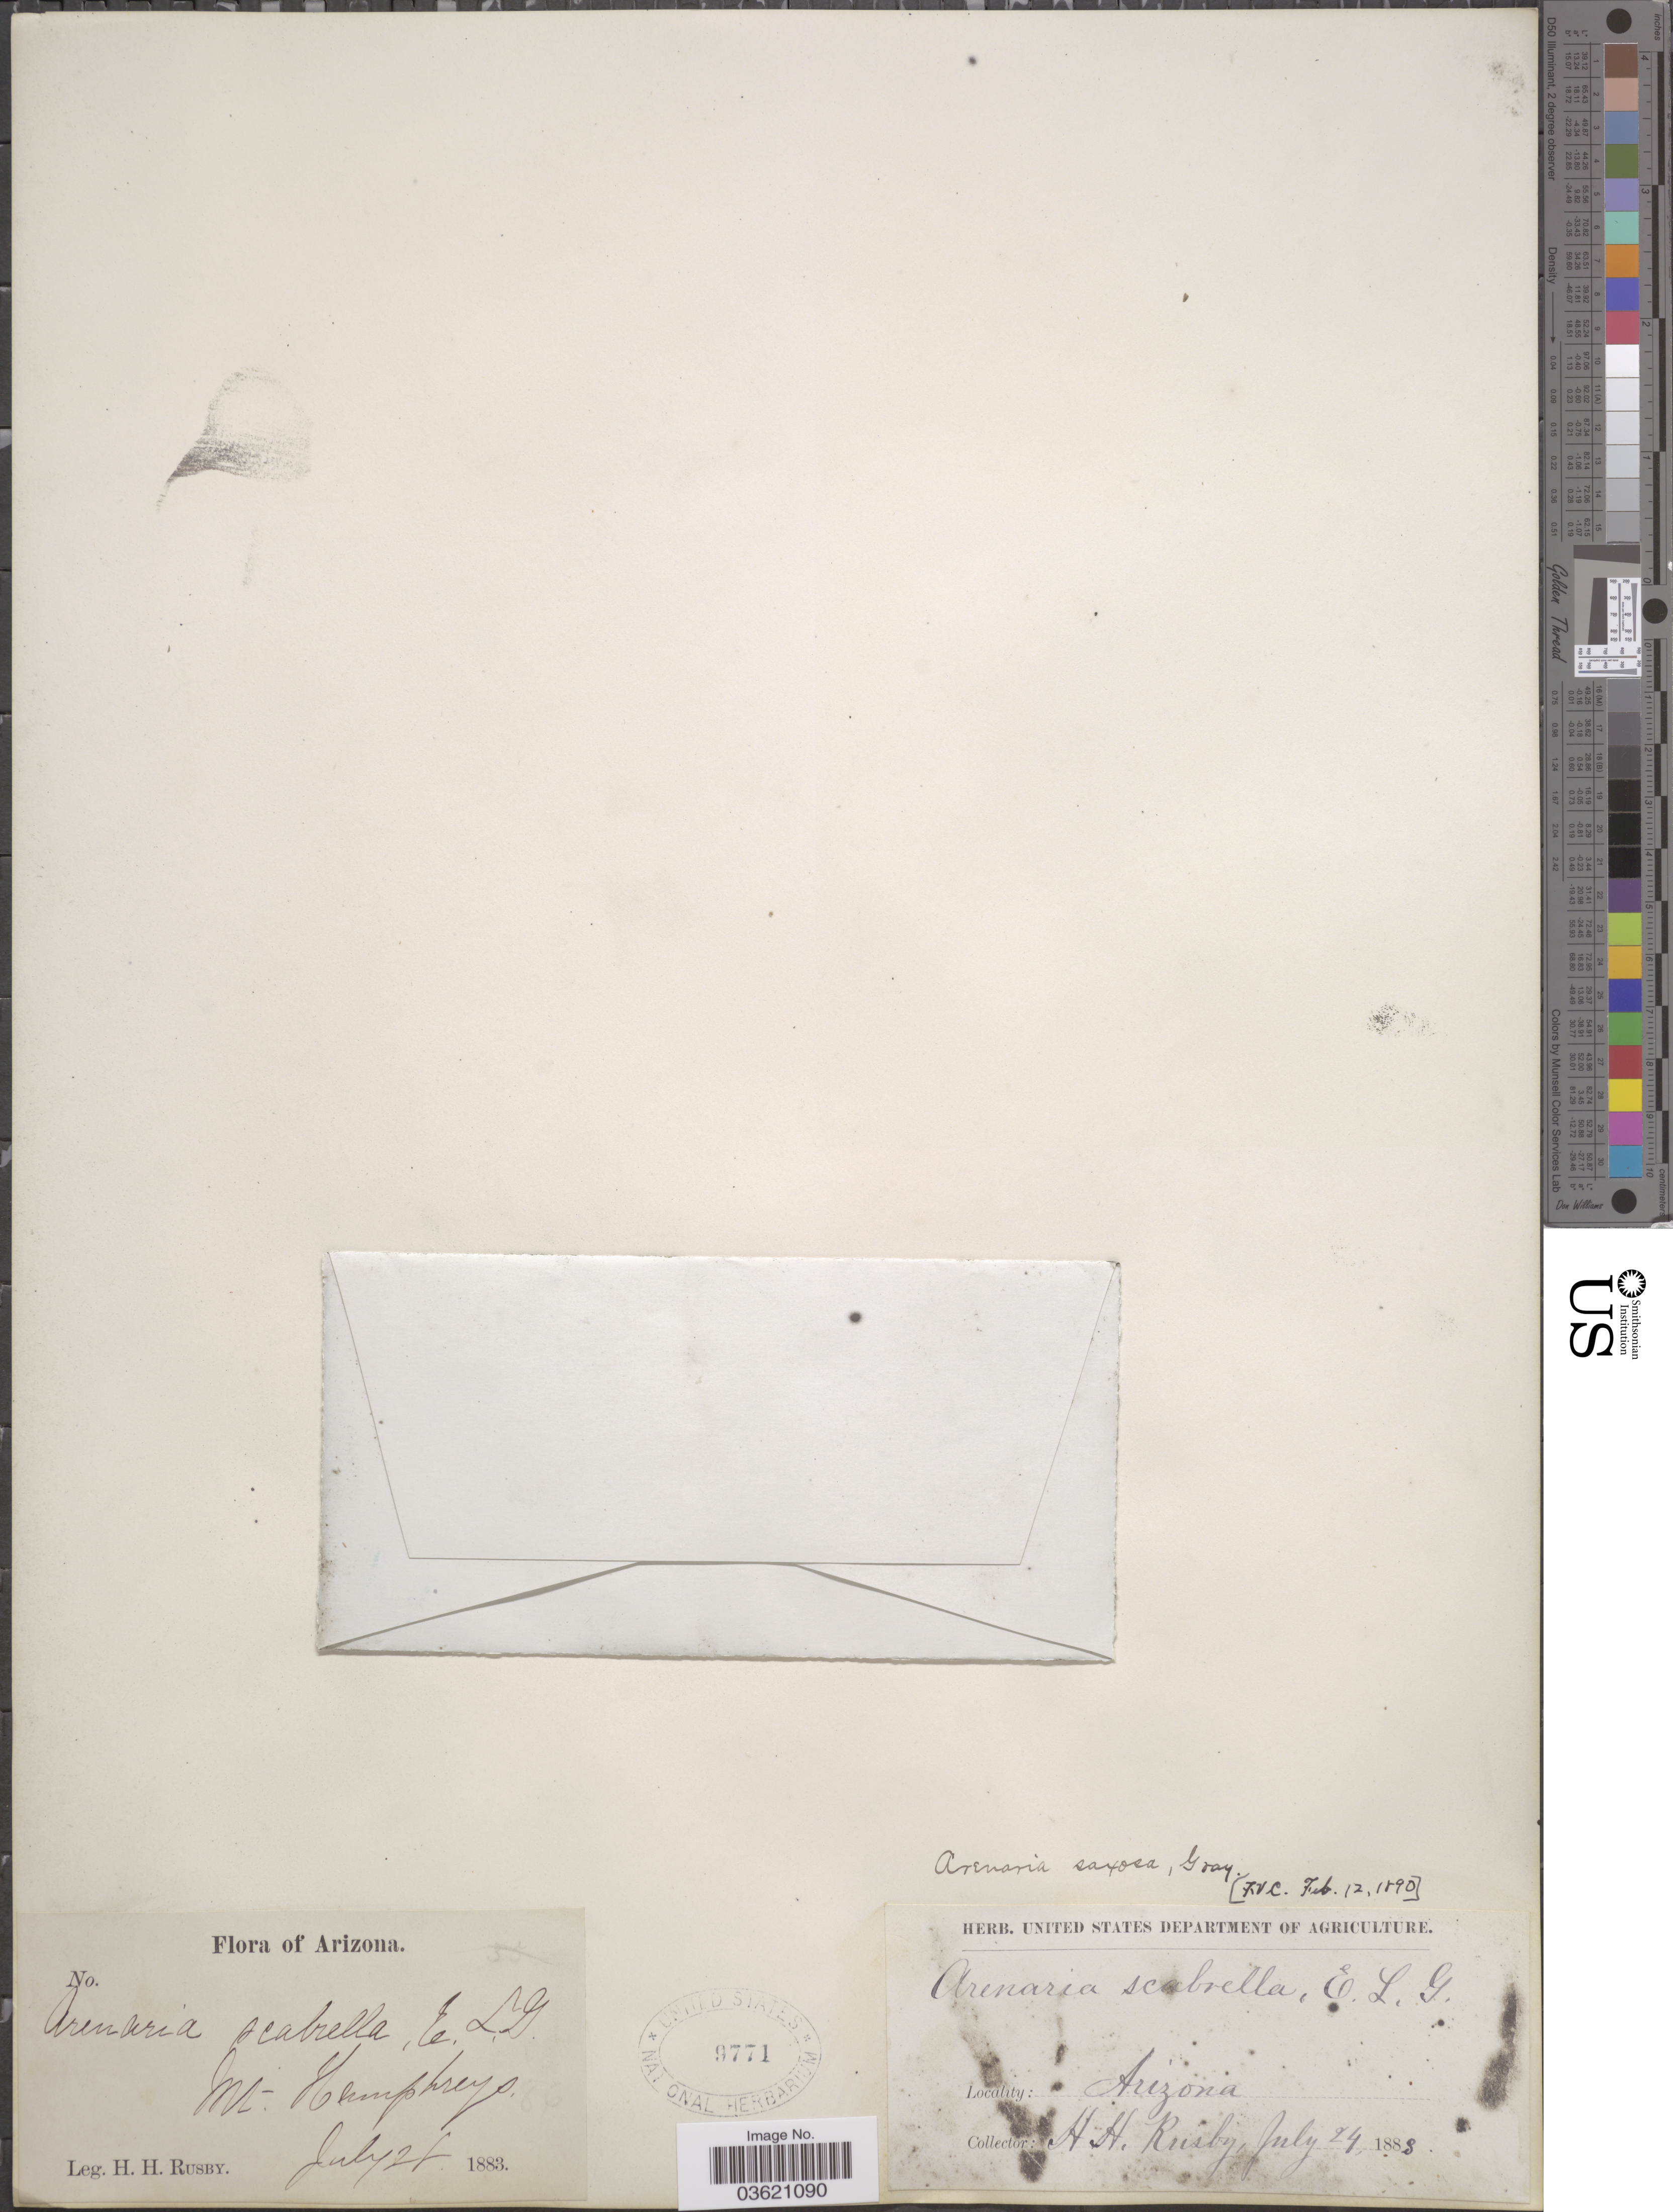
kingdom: Plantae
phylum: Tracheophyta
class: Magnoliopsida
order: Caryophyllales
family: Caryophyllaceae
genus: Arenaria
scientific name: Arenaria saxosa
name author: A. Gray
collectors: H. H. Rusby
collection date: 1883-07-24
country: United States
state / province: Arizona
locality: Mt. Humphreys.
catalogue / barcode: US 9771